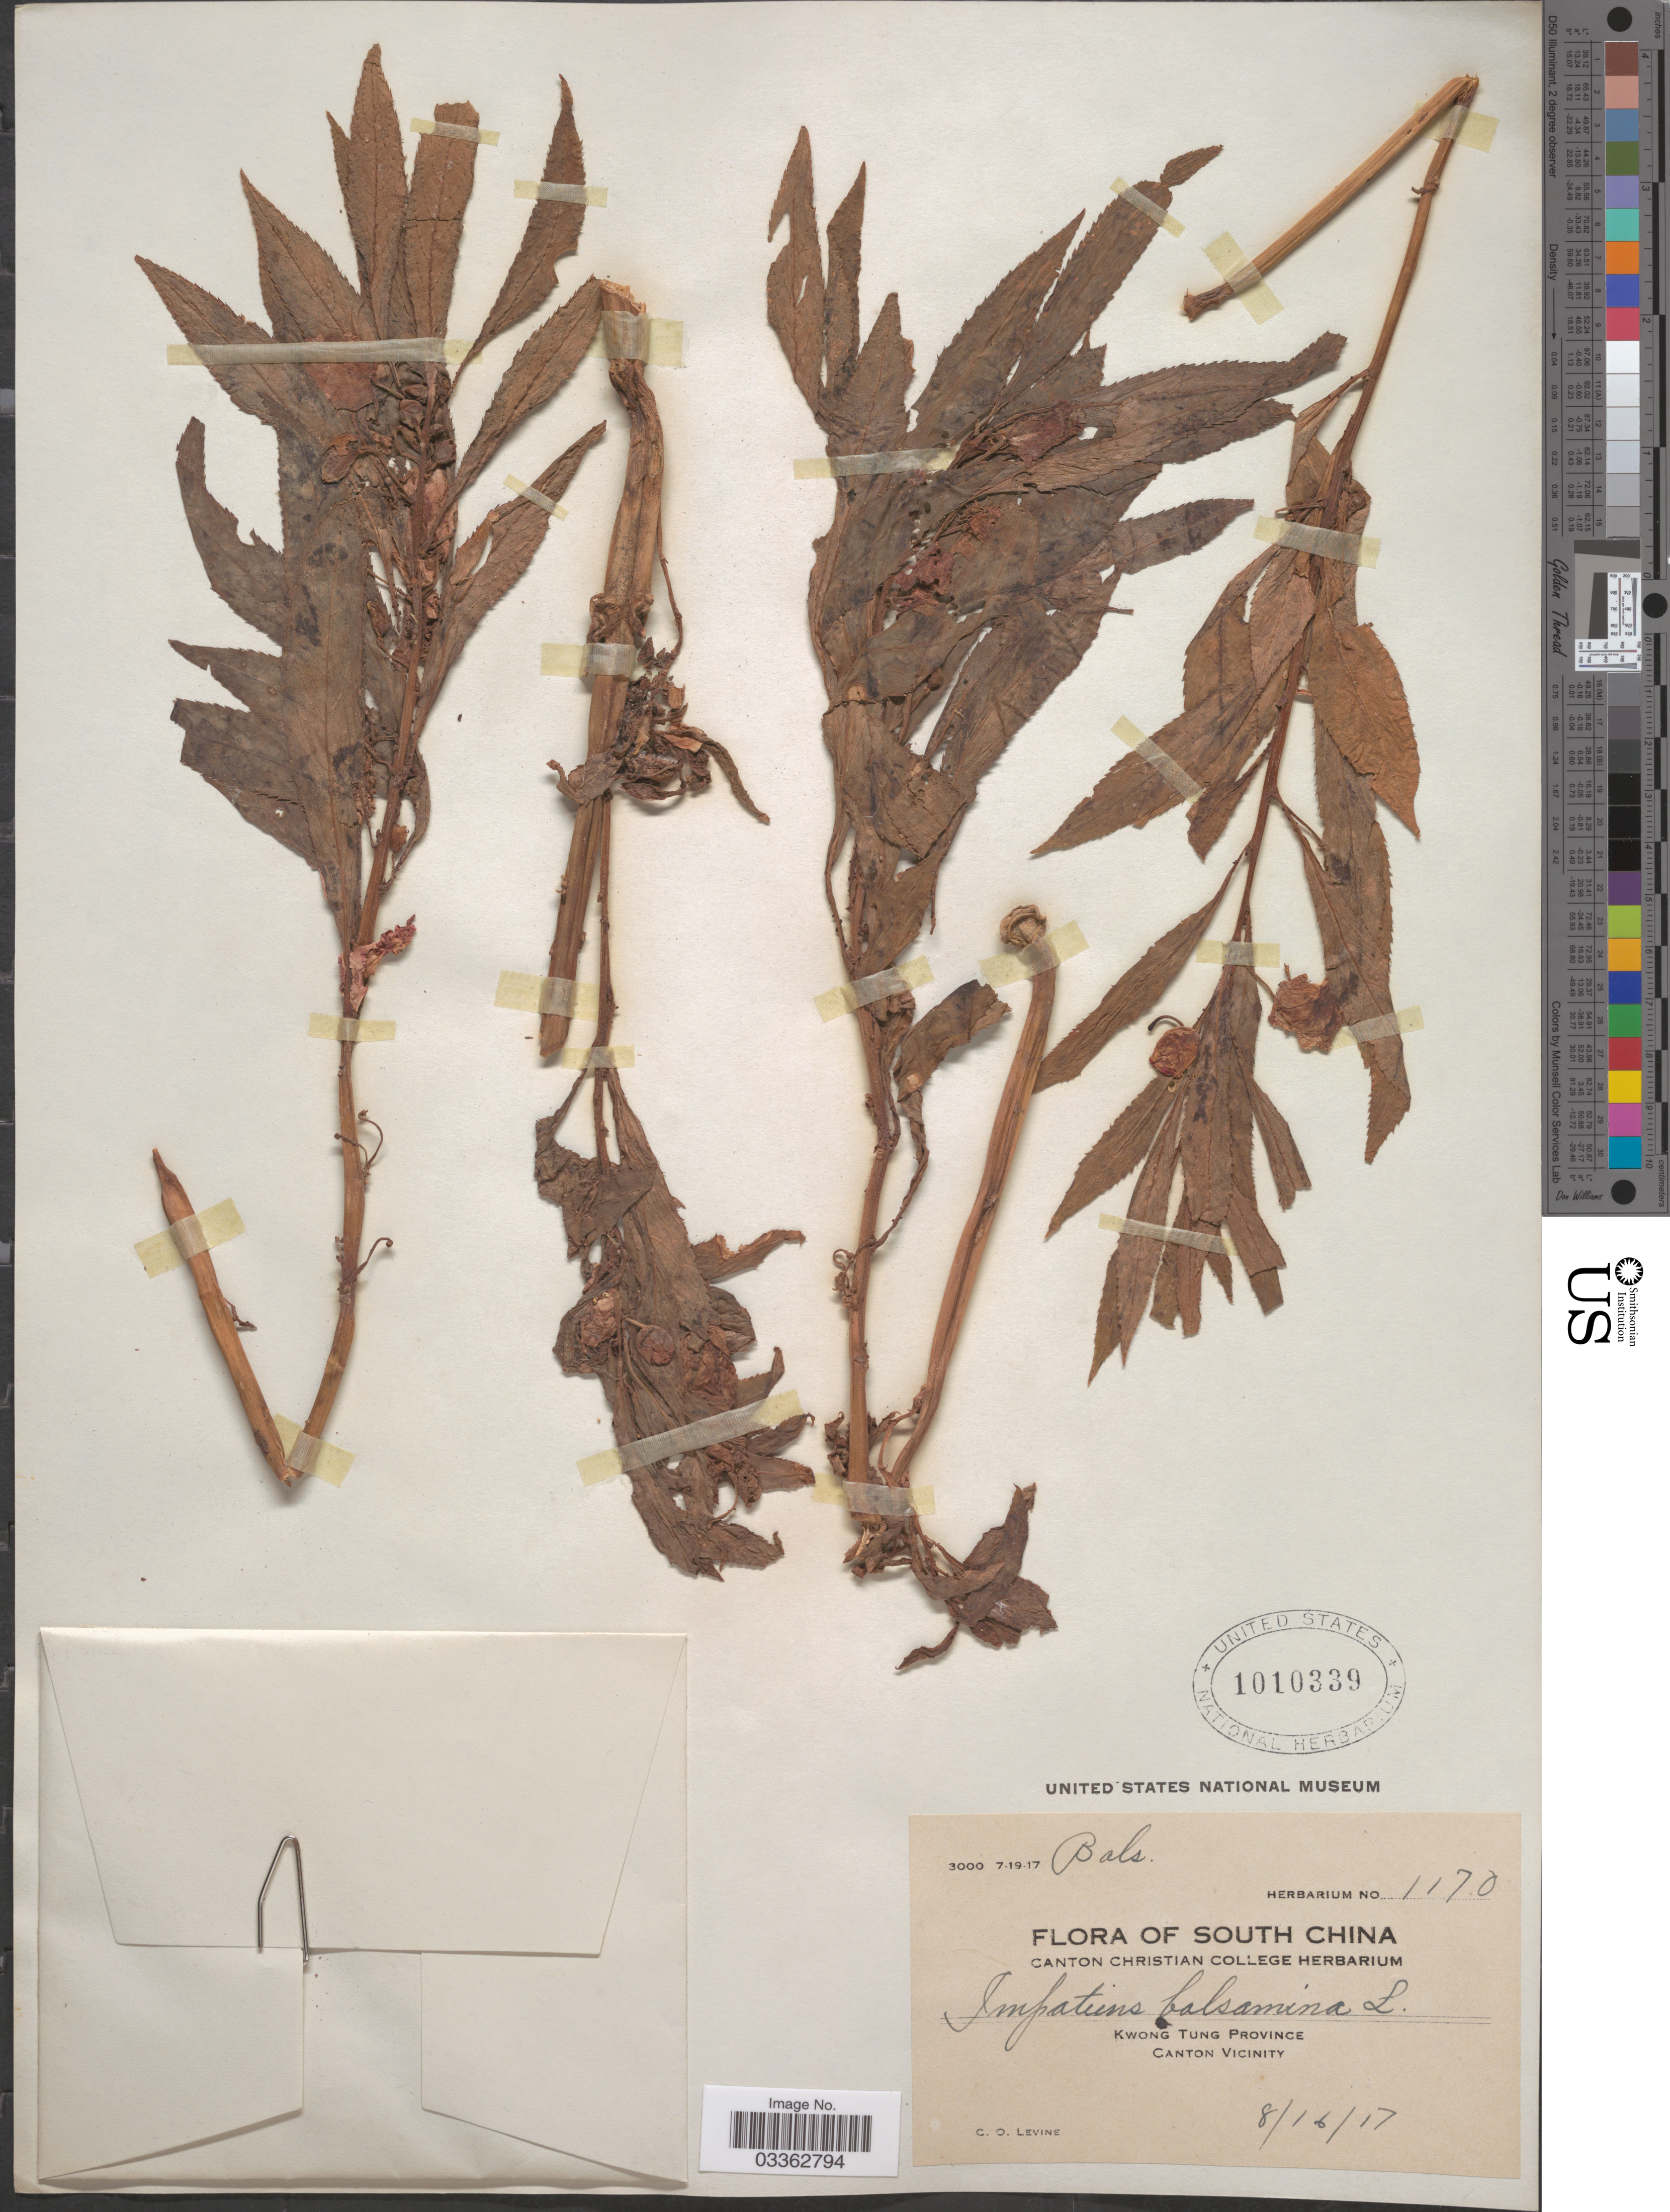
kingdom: Plantae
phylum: Tracheophyta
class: Magnoliopsida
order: Ericales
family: Balsaminaceae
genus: Impatiens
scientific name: Impatiens balsamina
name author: L.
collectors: C. O. Levine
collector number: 1170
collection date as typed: Transcribed d/m/y: 16/8/17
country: China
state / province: Guangdong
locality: Kwong Tung Province. Canton Vicinity.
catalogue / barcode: US 1010339